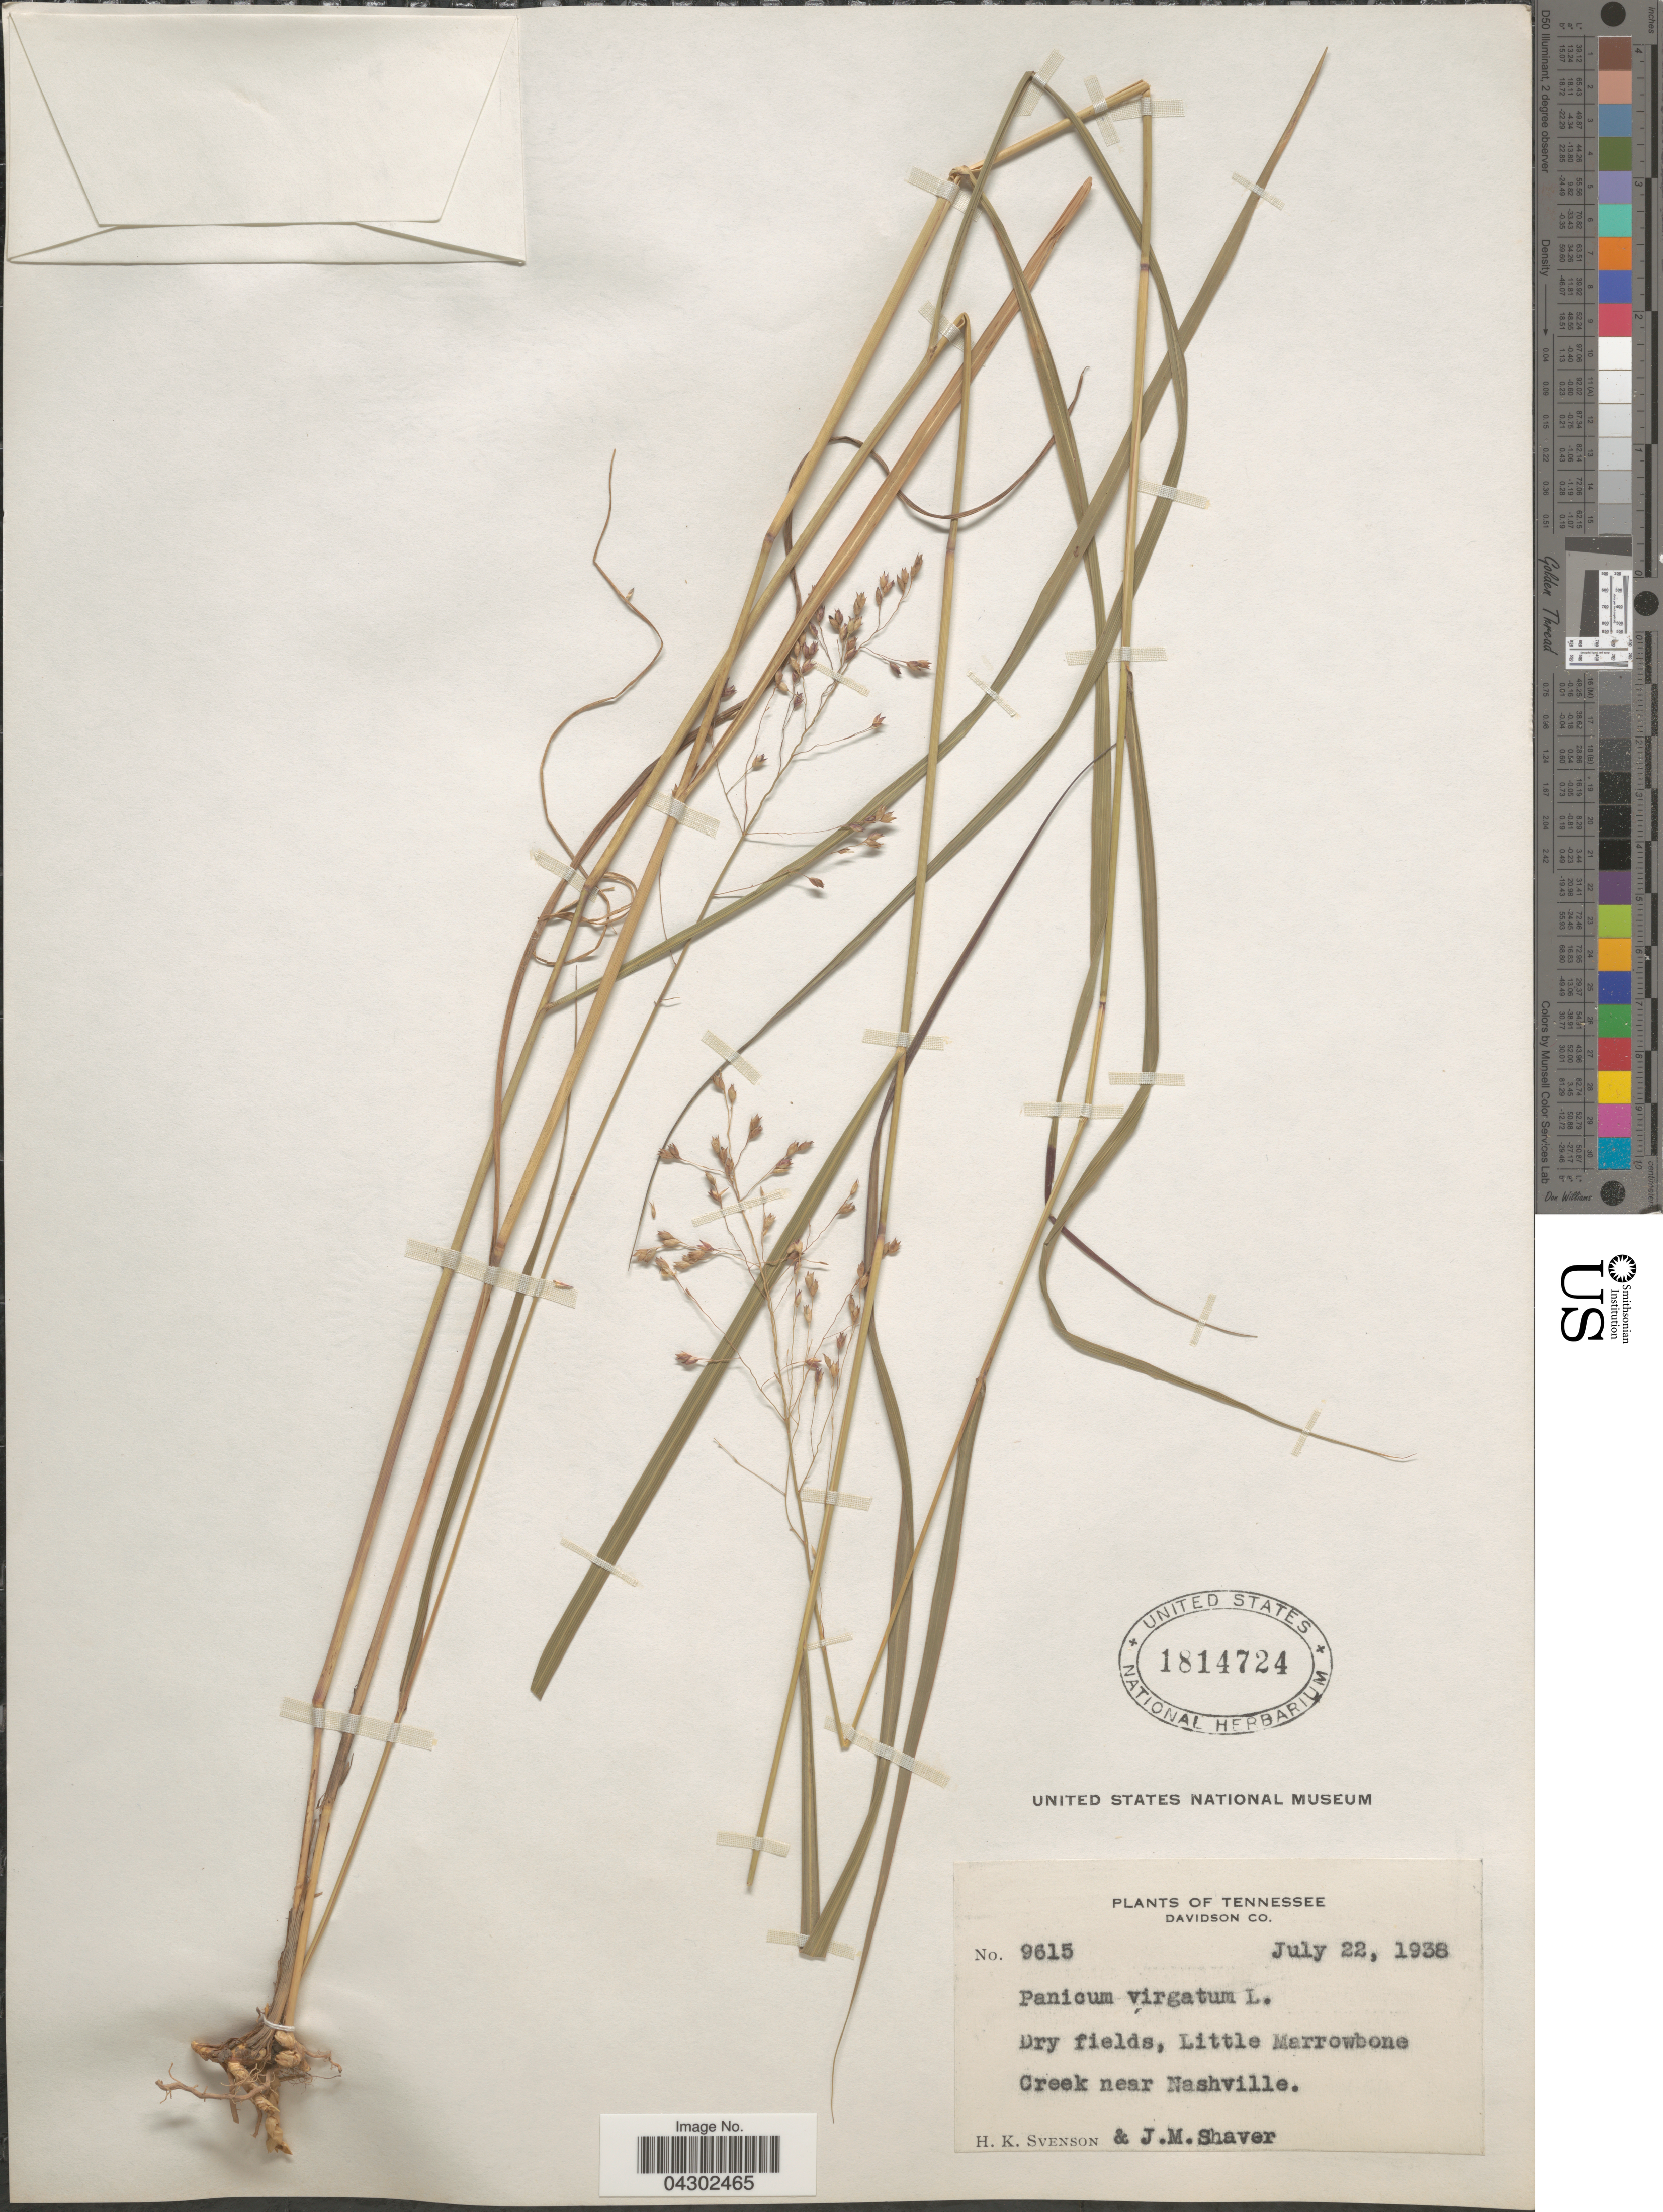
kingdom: Plantae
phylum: Tracheophyta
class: Liliopsida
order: Poales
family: Poaceae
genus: Panicum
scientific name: Panicum virgatum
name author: L.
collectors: H. K. Svenson & J. Shaver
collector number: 9615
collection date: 1938-07-22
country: United States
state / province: Tennessee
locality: Davidson Co. Dry fields, Little Marrowbone Creek near Nashville.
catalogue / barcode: US 1814724